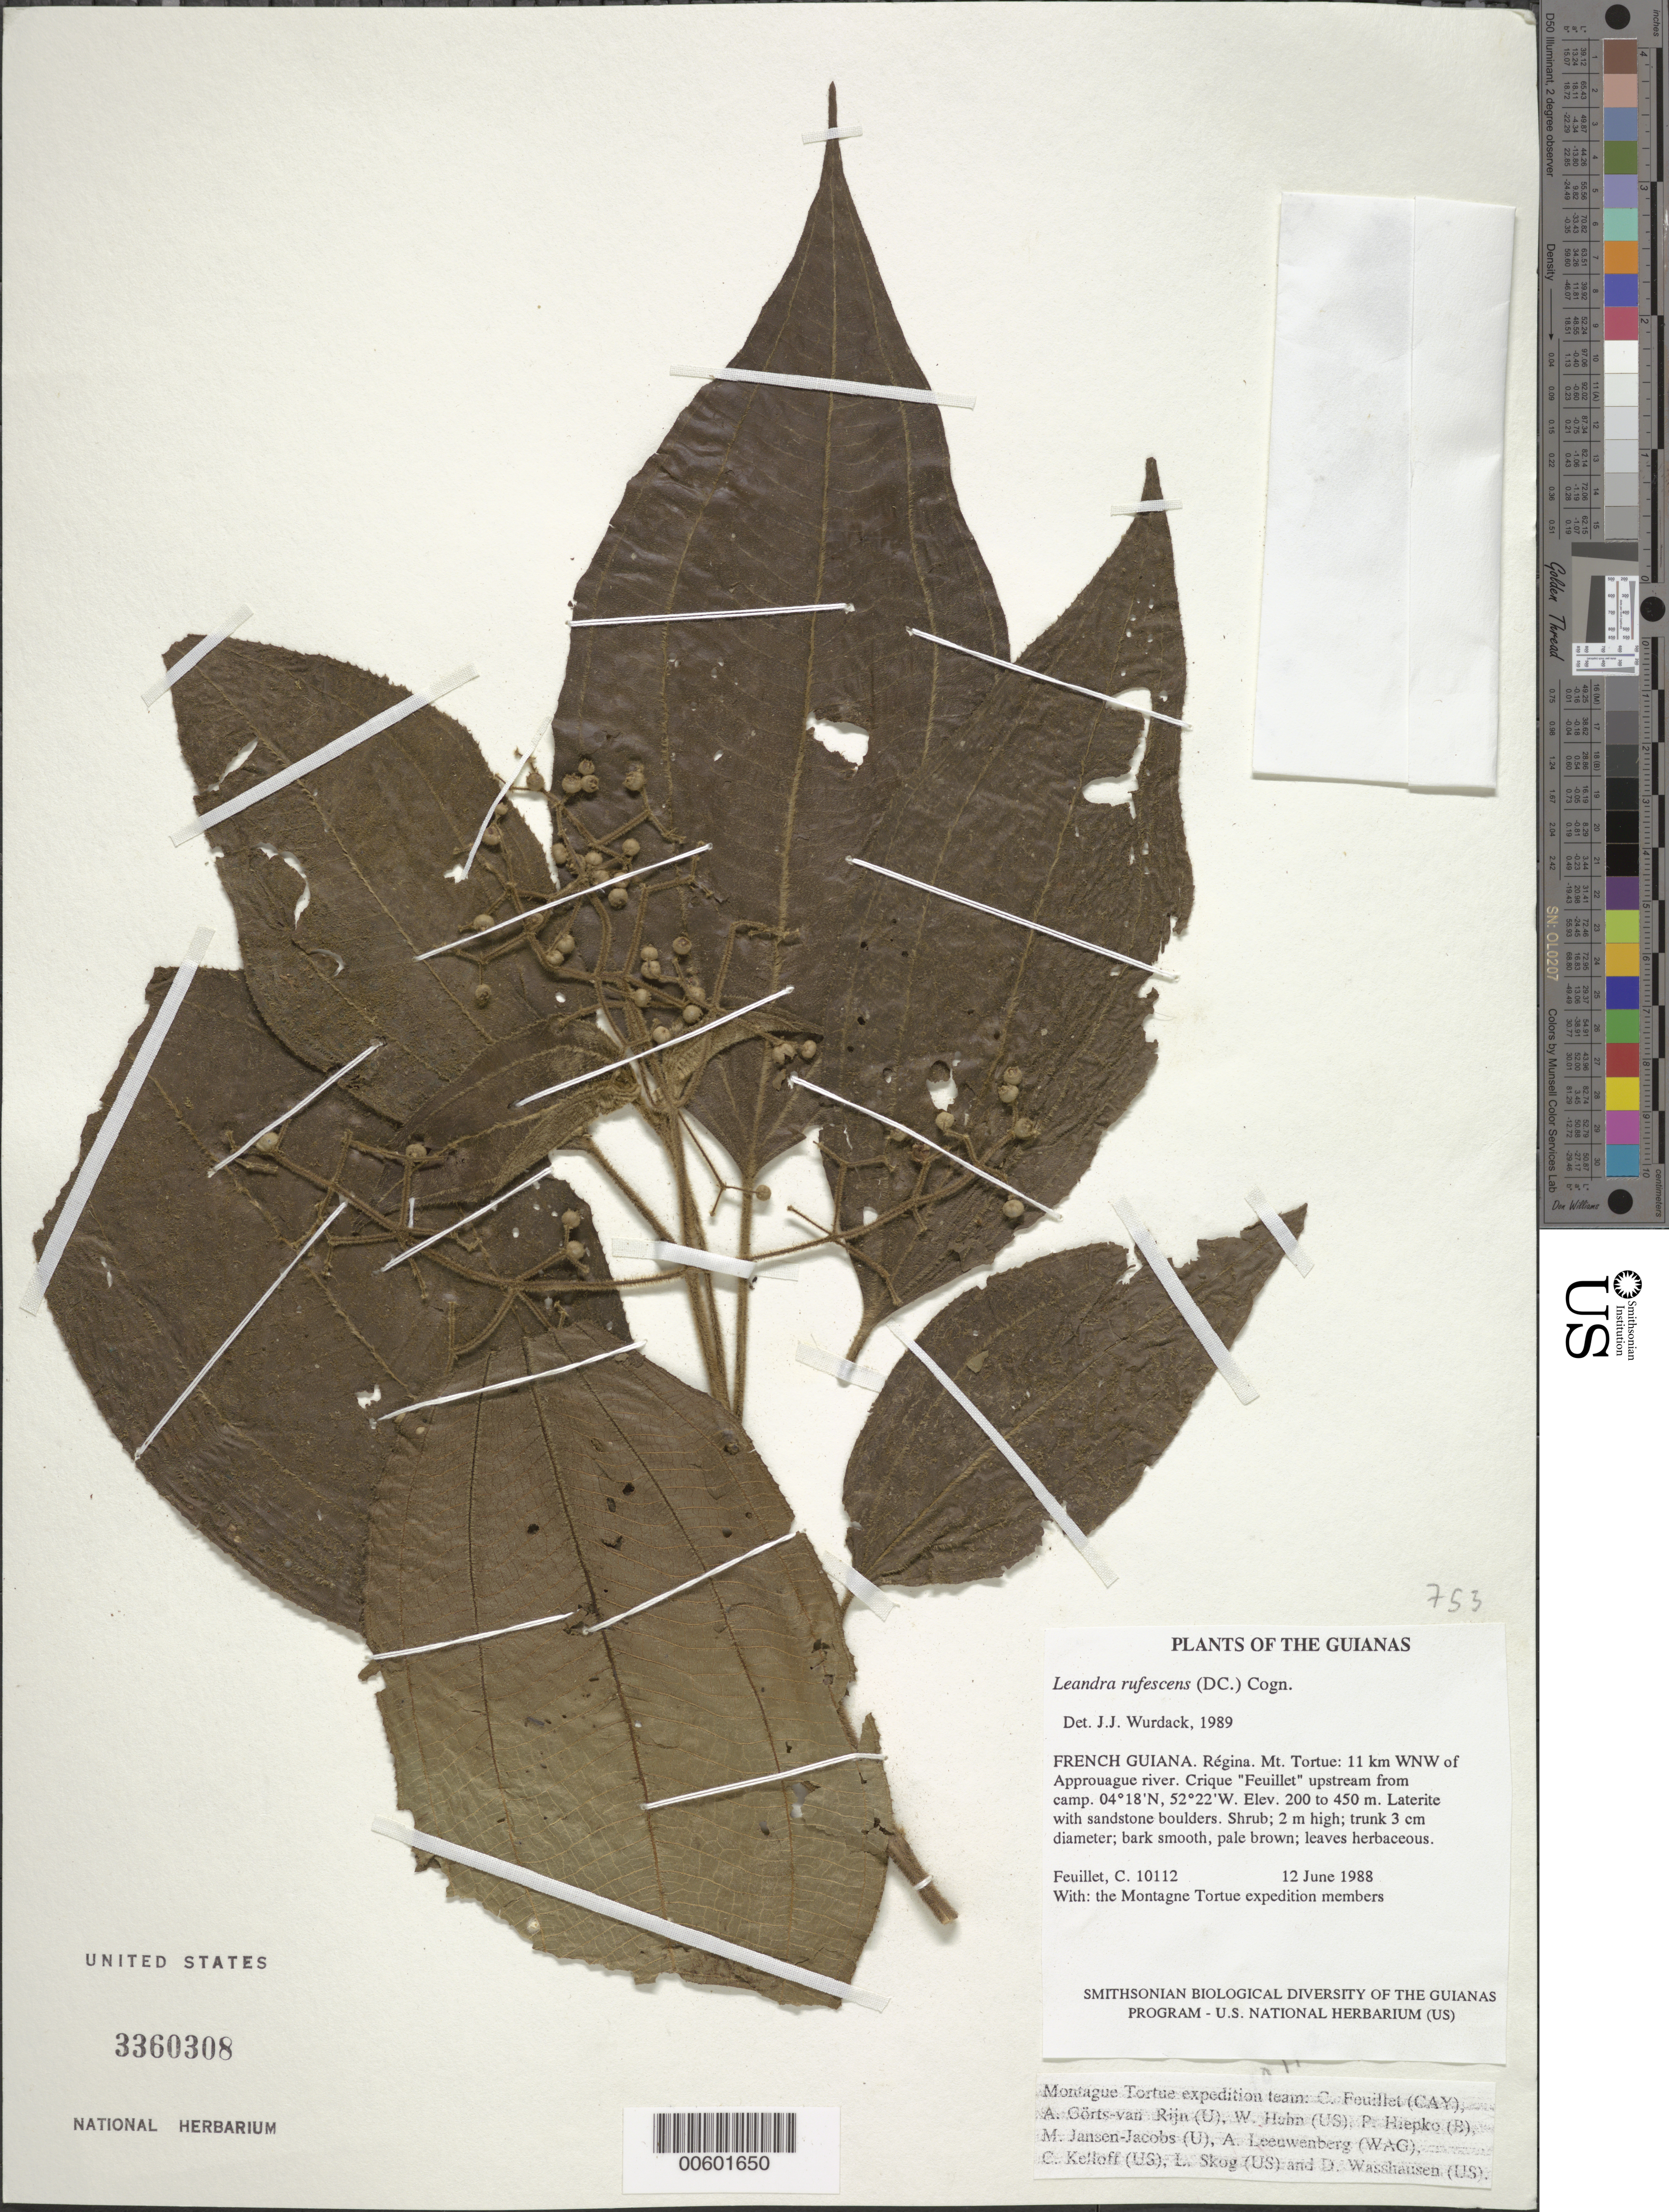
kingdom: Plantae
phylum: Tracheophyta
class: Magnoliopsida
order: Myrtales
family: Melastomataceae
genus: Leandra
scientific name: Leandra rufescens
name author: (DC.) Cogn.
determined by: Wurdack, John J., (US), US (UNITED STATES)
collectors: C. Feuillet & Montagne Torte Exped. members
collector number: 10112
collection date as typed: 12 June 1988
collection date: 1988-06-12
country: French Guiana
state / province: Cayenne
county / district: Regina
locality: Mt. Tortue: 11 km WNW of Approuague river. Crique "Feuillet" upstream from camp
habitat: Laterite with sandstone boulders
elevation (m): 200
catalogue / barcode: US 3360308